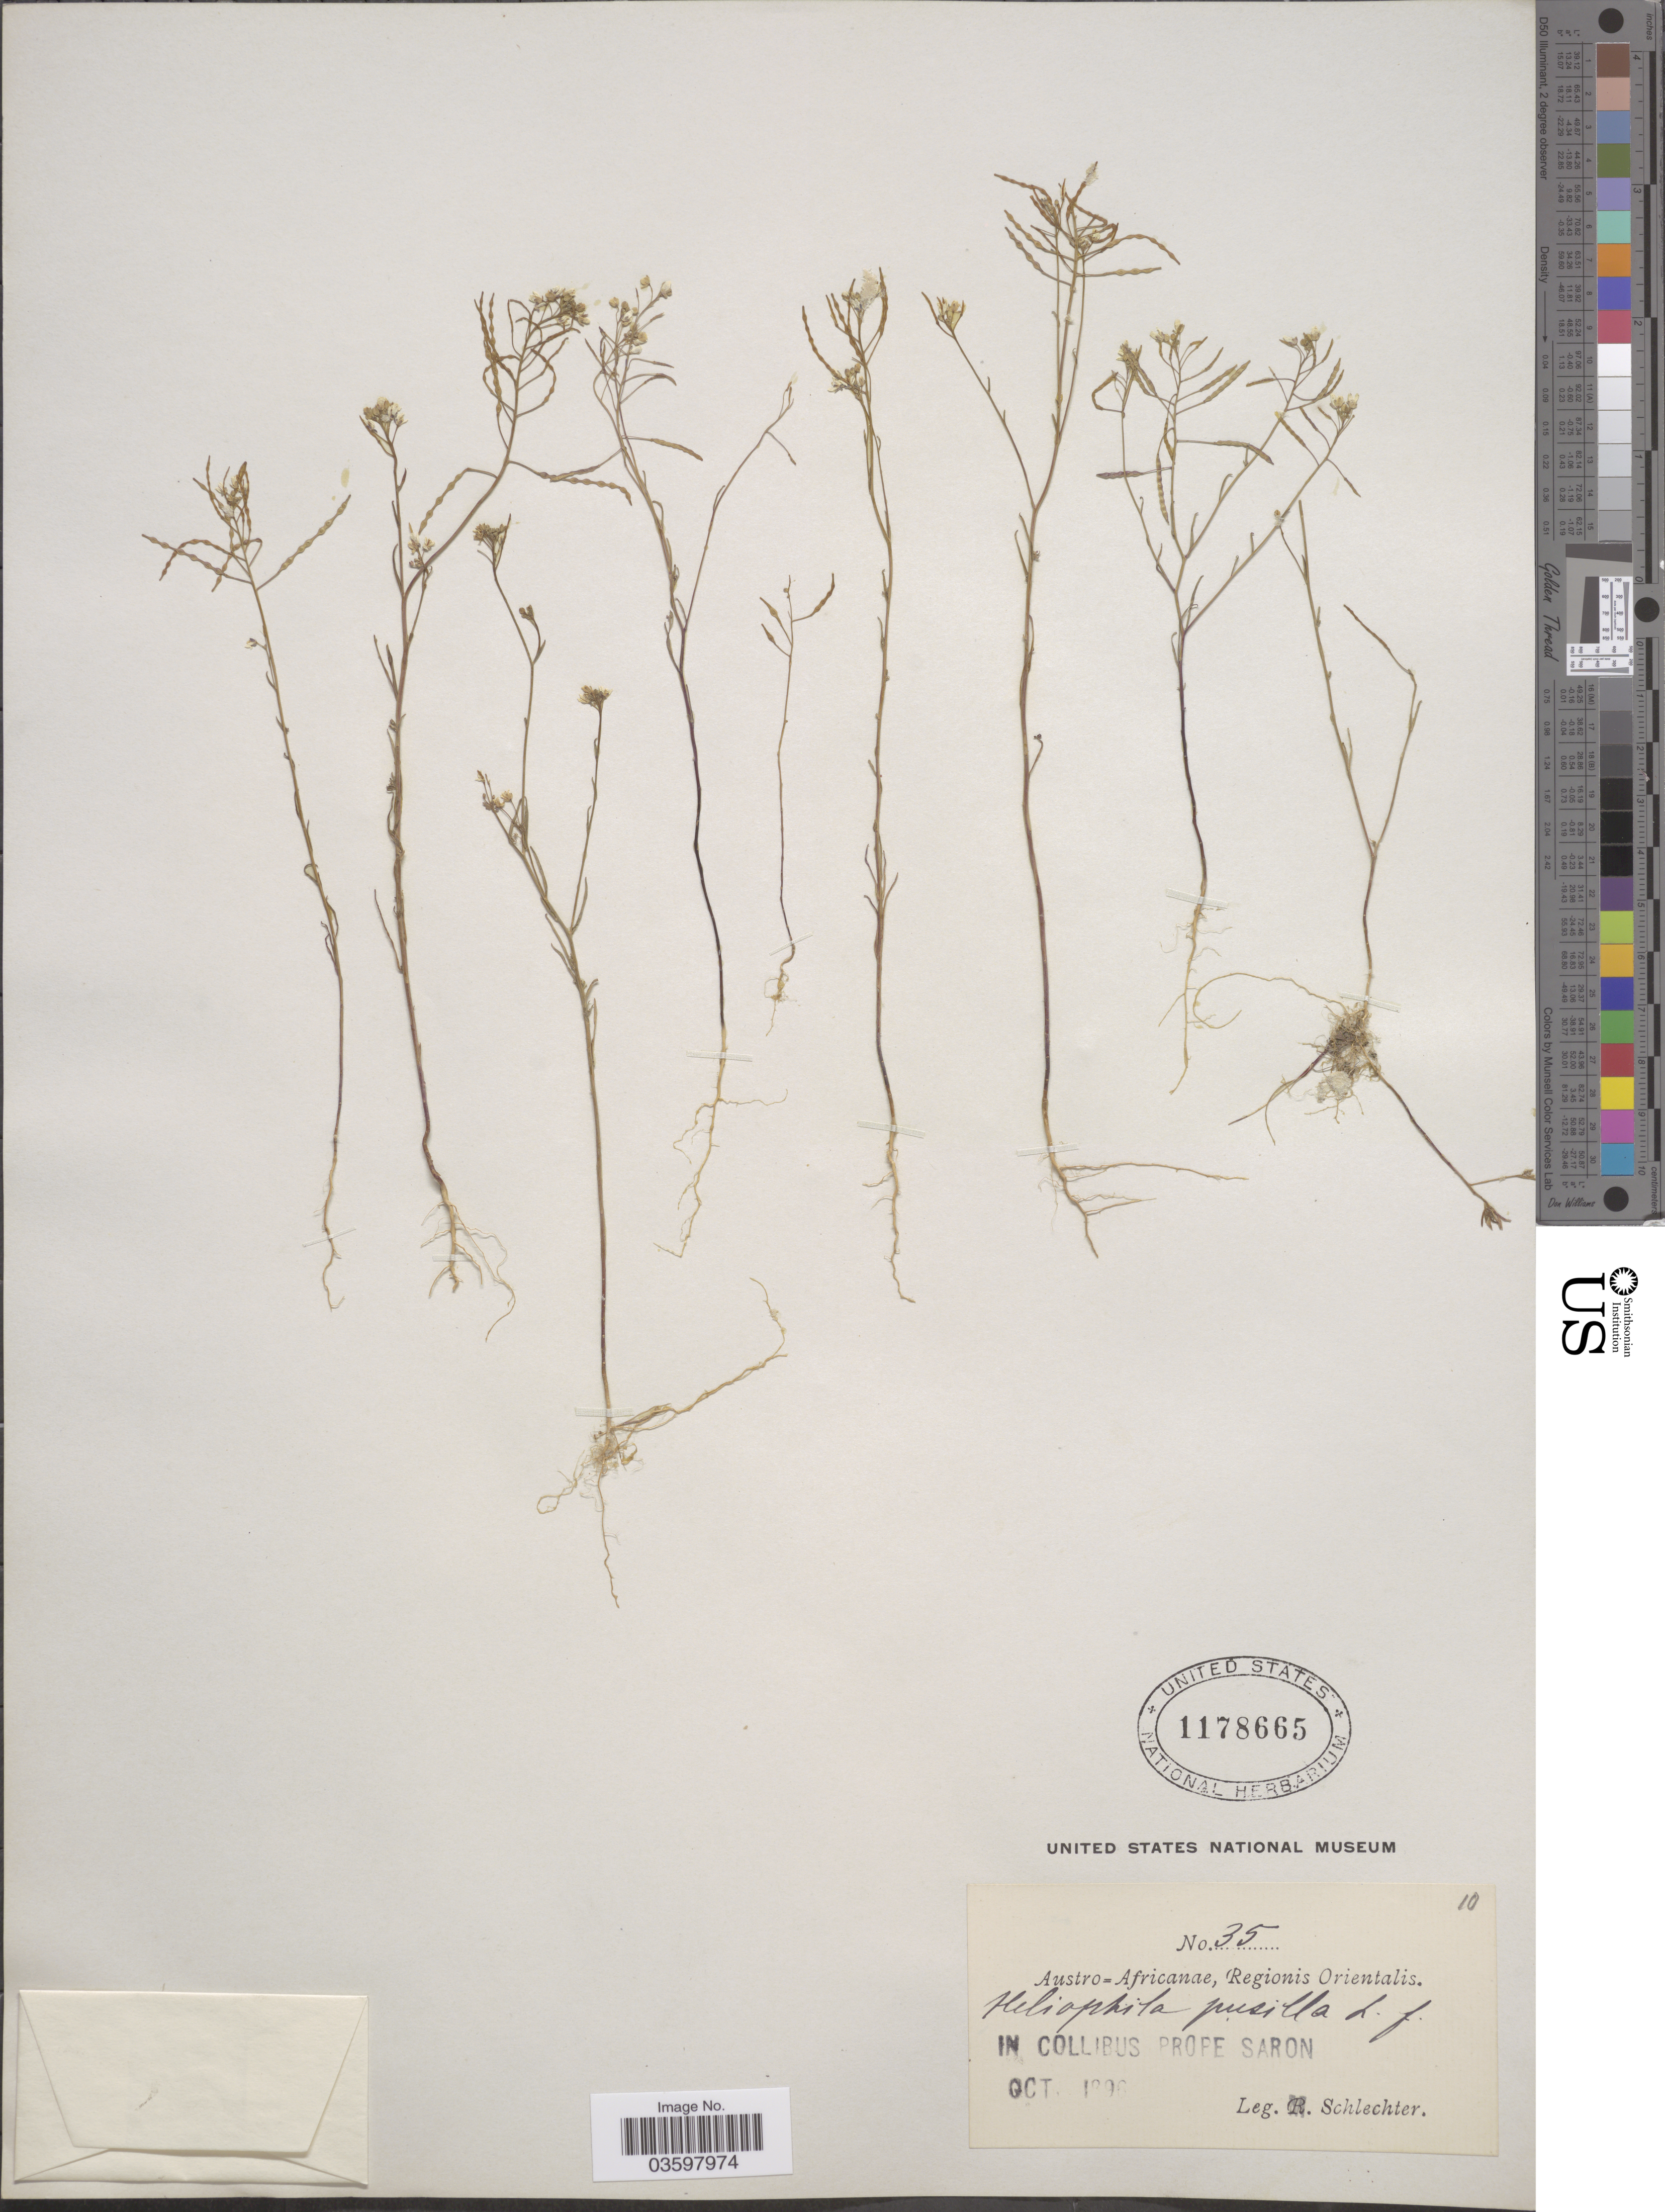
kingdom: Plantae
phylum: Tracheophyta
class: Magnoliopsida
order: Brassicales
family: Brassicaceae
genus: Heliophila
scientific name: Heliophila pusilla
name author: L. f.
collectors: Schlechter, --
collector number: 35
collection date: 1896-10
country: South Africa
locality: Austro=Africanae, Regionis Orientalis. In collibus prope Saron.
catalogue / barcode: US 1178665